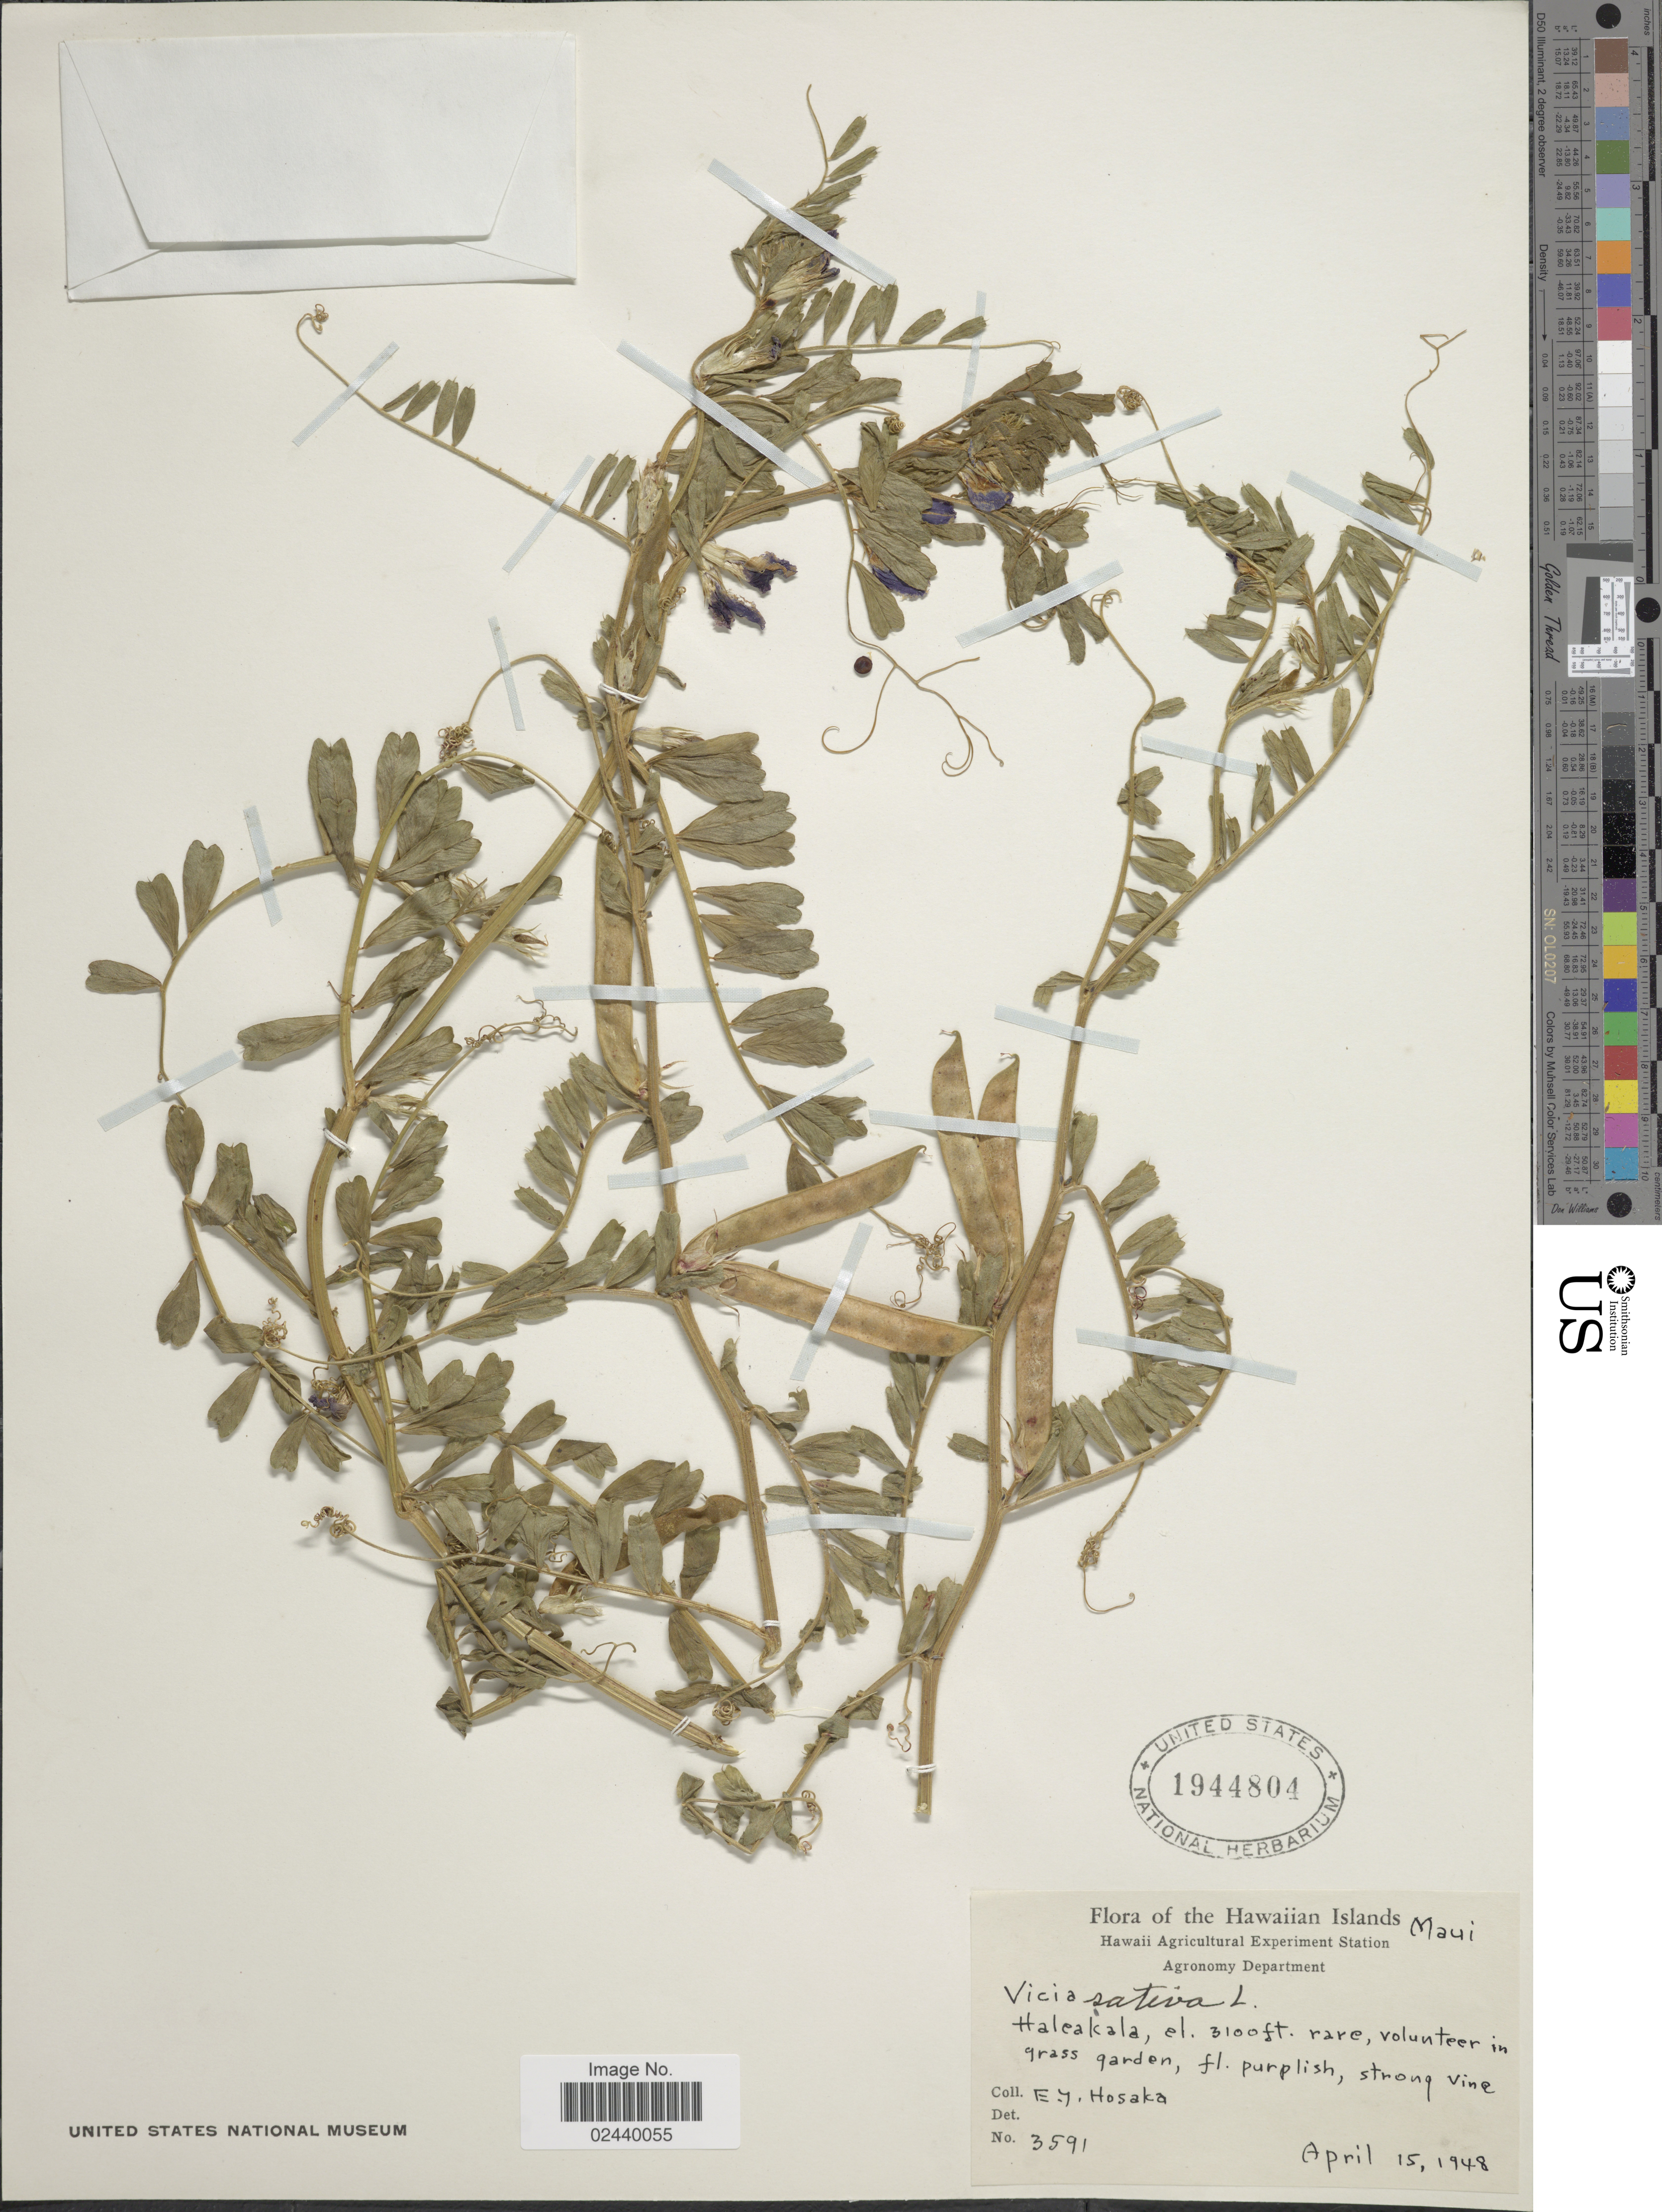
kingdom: Plantae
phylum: Tracheophyta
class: Magnoliopsida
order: Fabales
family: Fabaceae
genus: Vicia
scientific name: Vicia sativa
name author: L.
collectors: E. Y. Hosaka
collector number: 3591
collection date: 1948-04-15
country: United States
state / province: Hawaii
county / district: Maui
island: Maui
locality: The Hawaiian Islands, Haleakala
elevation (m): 945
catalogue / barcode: US 1944804